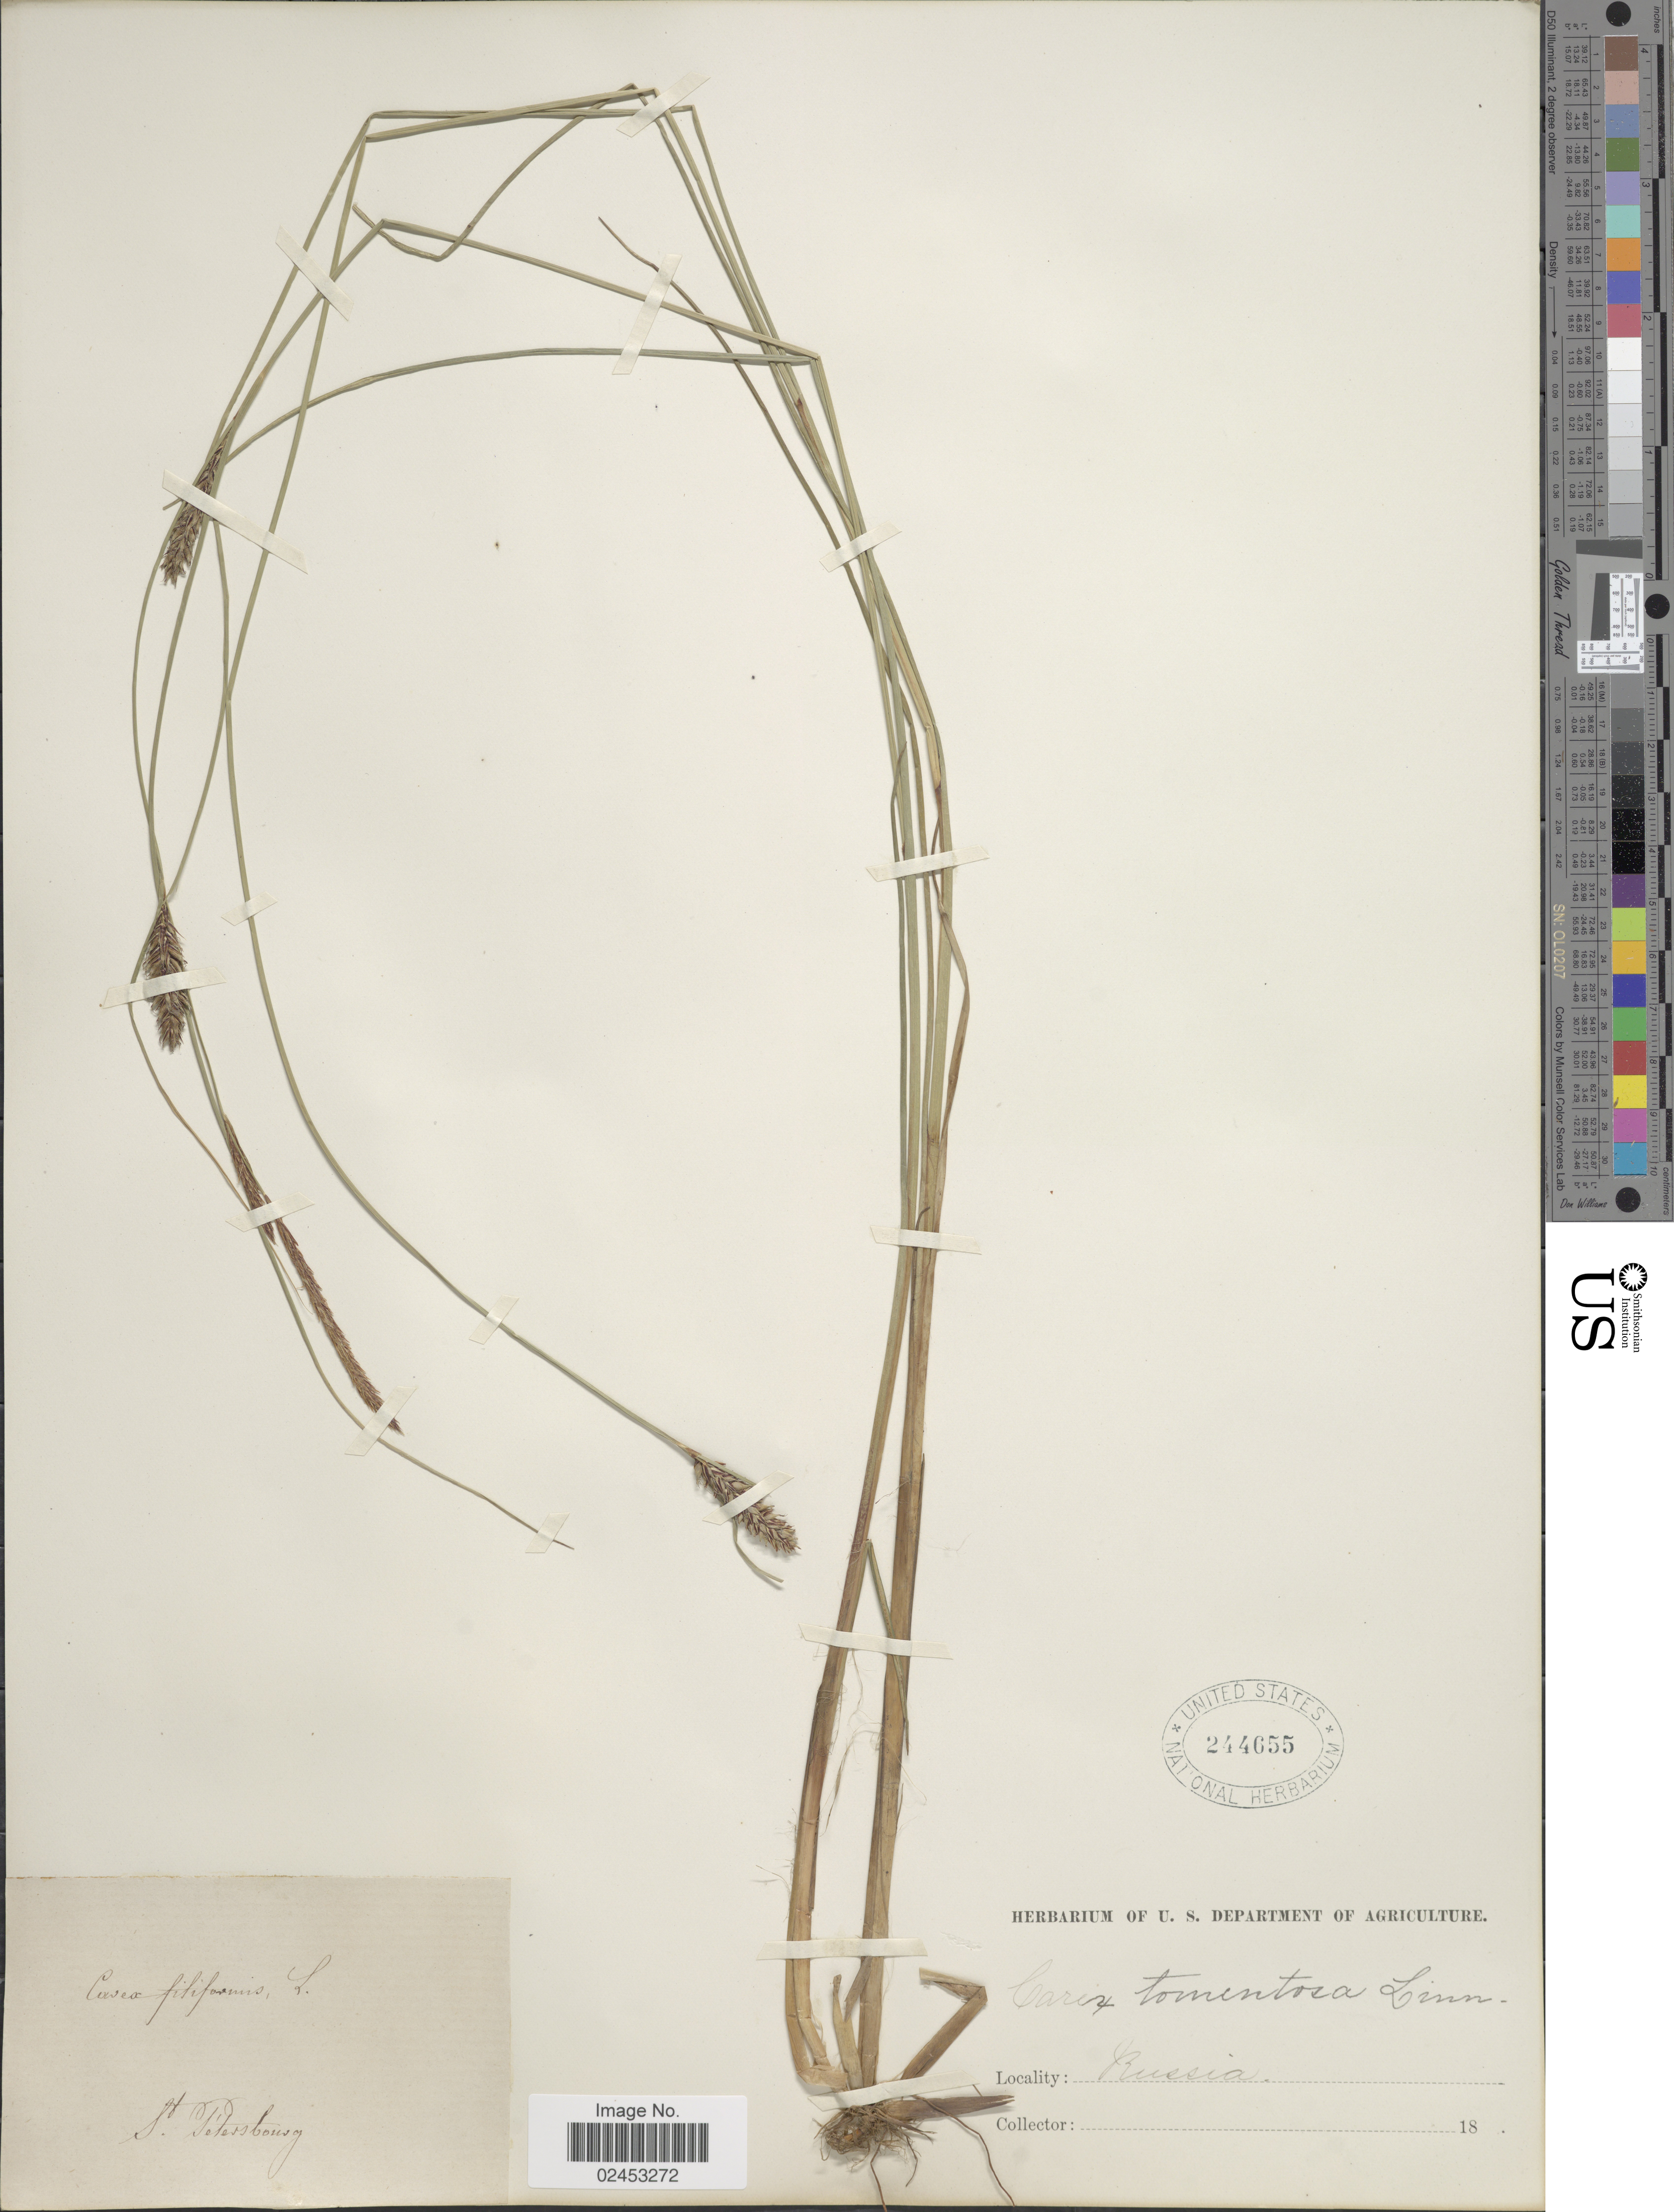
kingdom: Plantae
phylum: Tracheophyta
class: Liliopsida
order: Poales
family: Cyperaceae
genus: Carex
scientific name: Carex tomentosa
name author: L.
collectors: Facchini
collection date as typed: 18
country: Russian Federation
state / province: St. Petersburg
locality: Russia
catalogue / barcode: US 244655